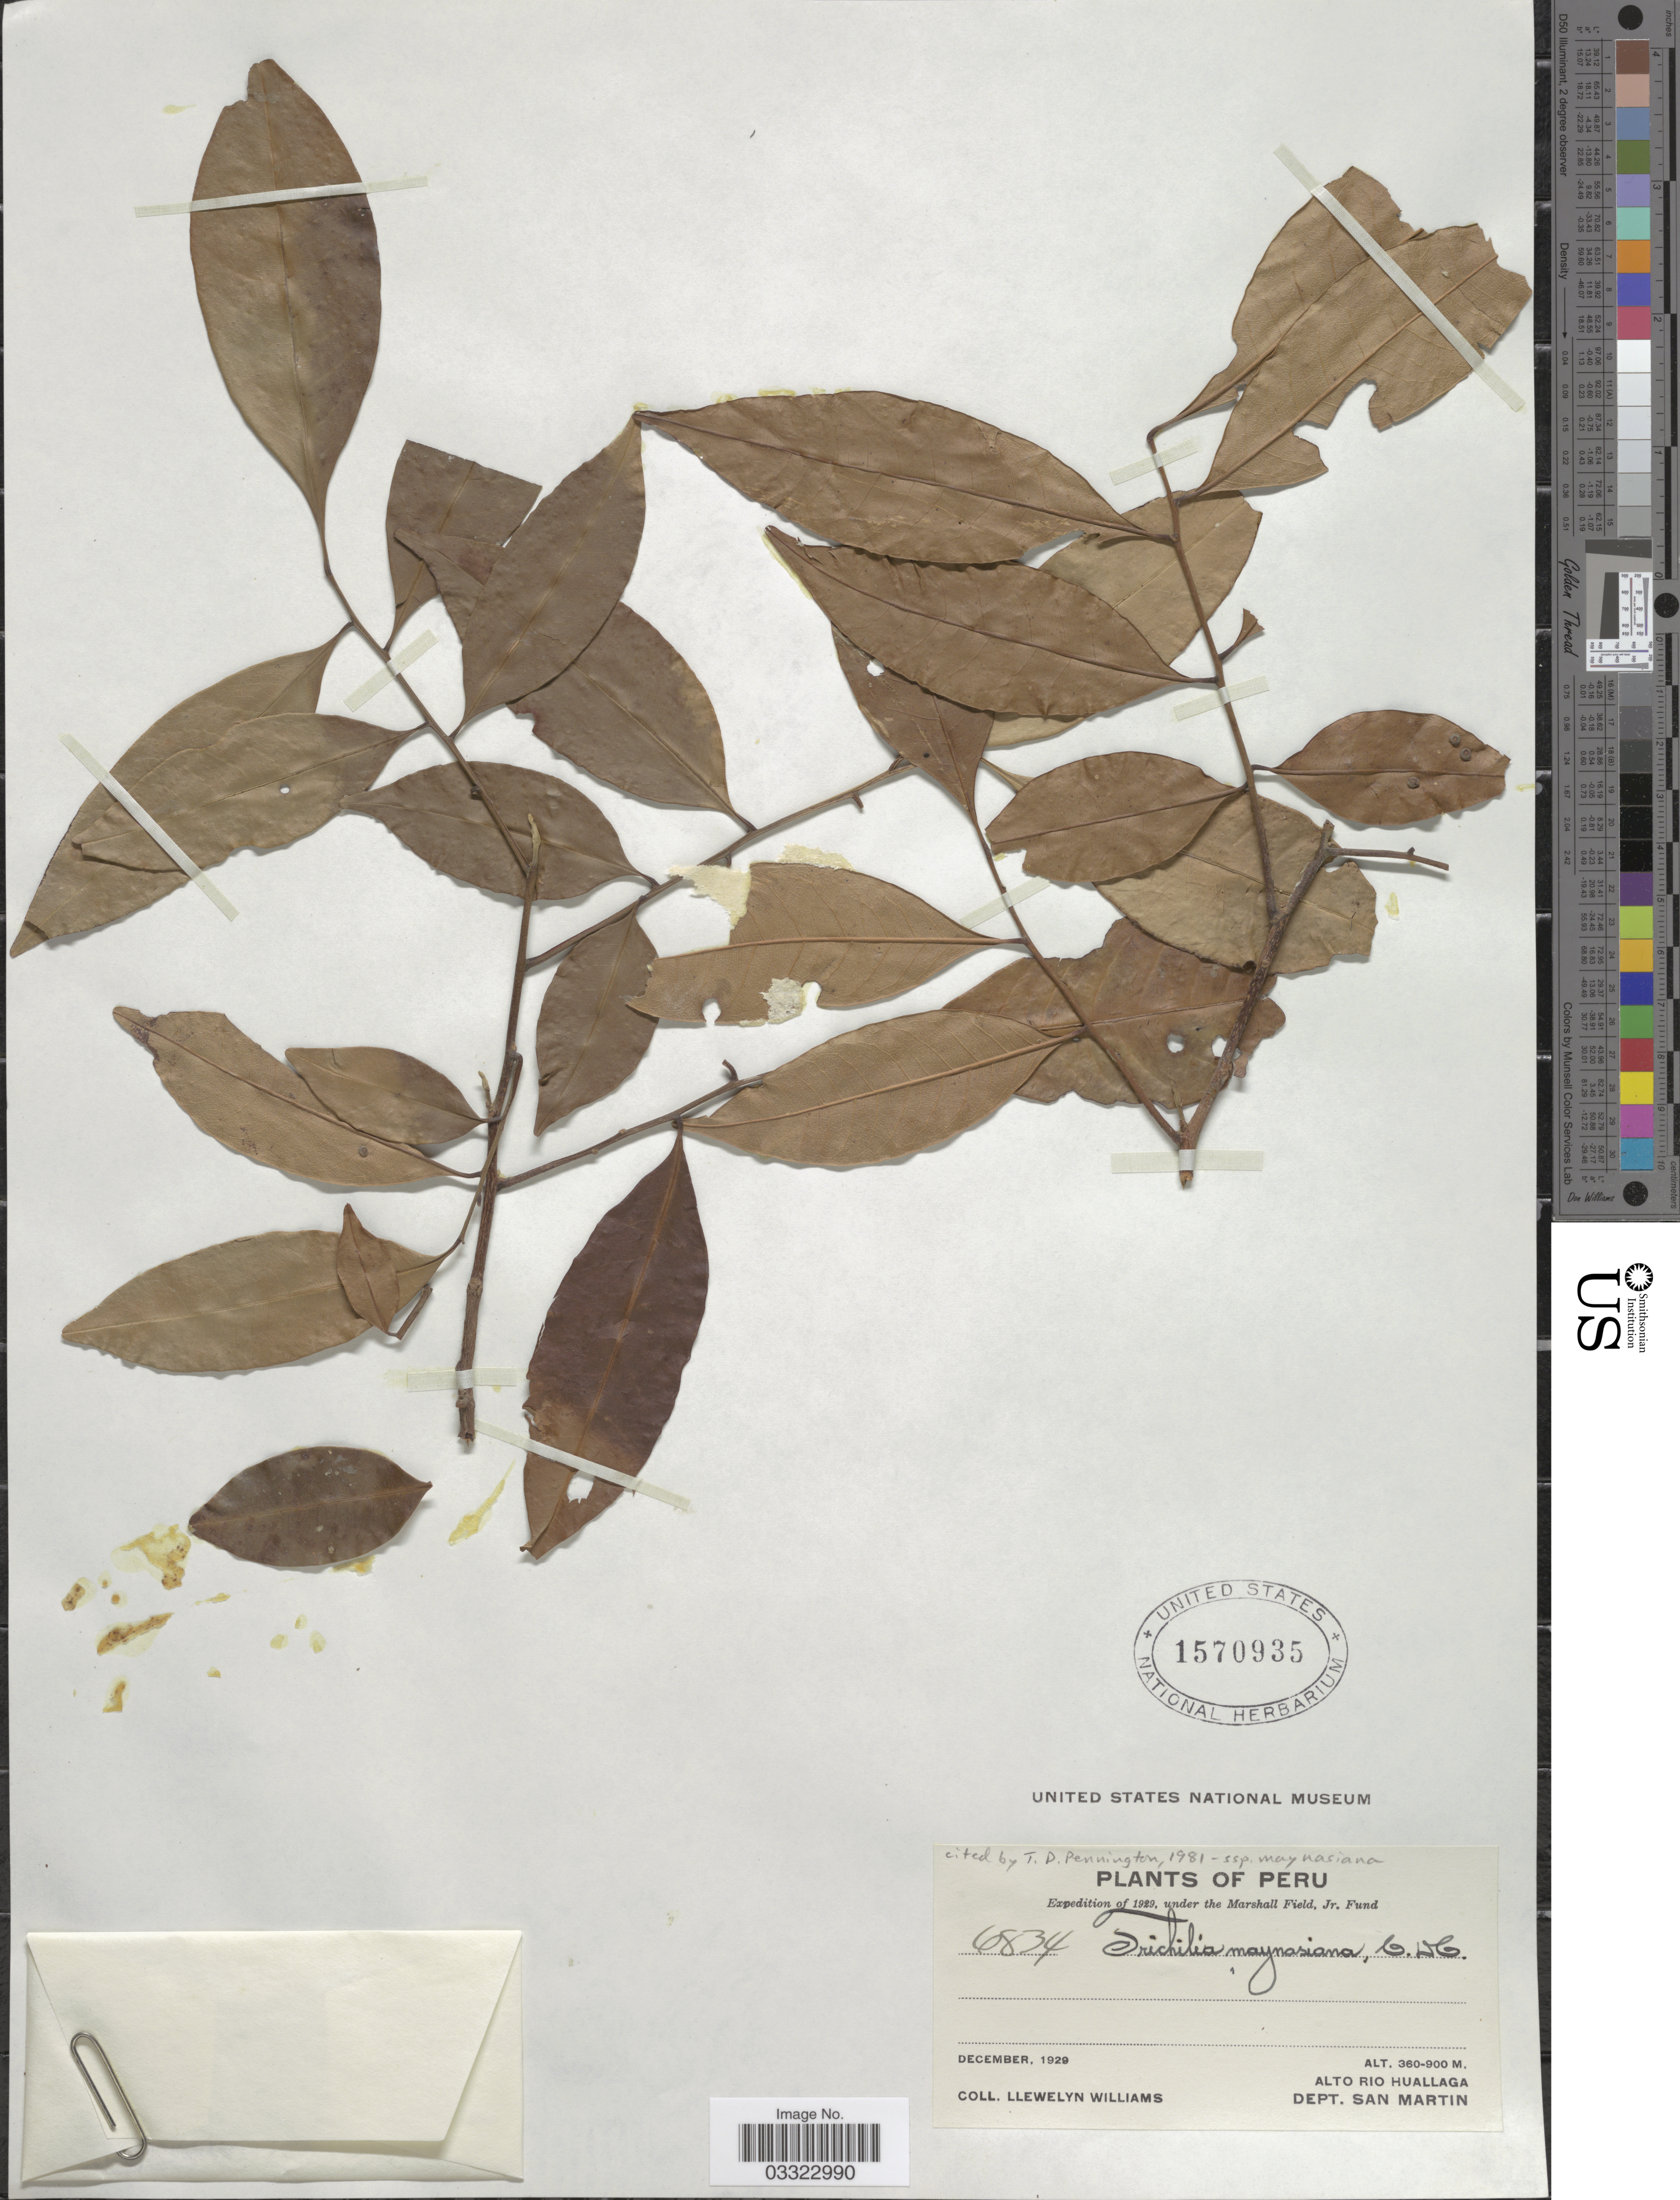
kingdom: Plantae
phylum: Tracheophyta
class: Magnoliopsida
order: Sapindales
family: Meliaceae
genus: Trichilia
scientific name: Trichilia maynasiana subsp. maynasiana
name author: C. DC.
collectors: Ll. Williams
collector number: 6834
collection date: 1929-12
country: Peru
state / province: San Martín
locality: Alto Rio Huallaga, Dept. San Martin.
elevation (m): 360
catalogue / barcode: US 1570935